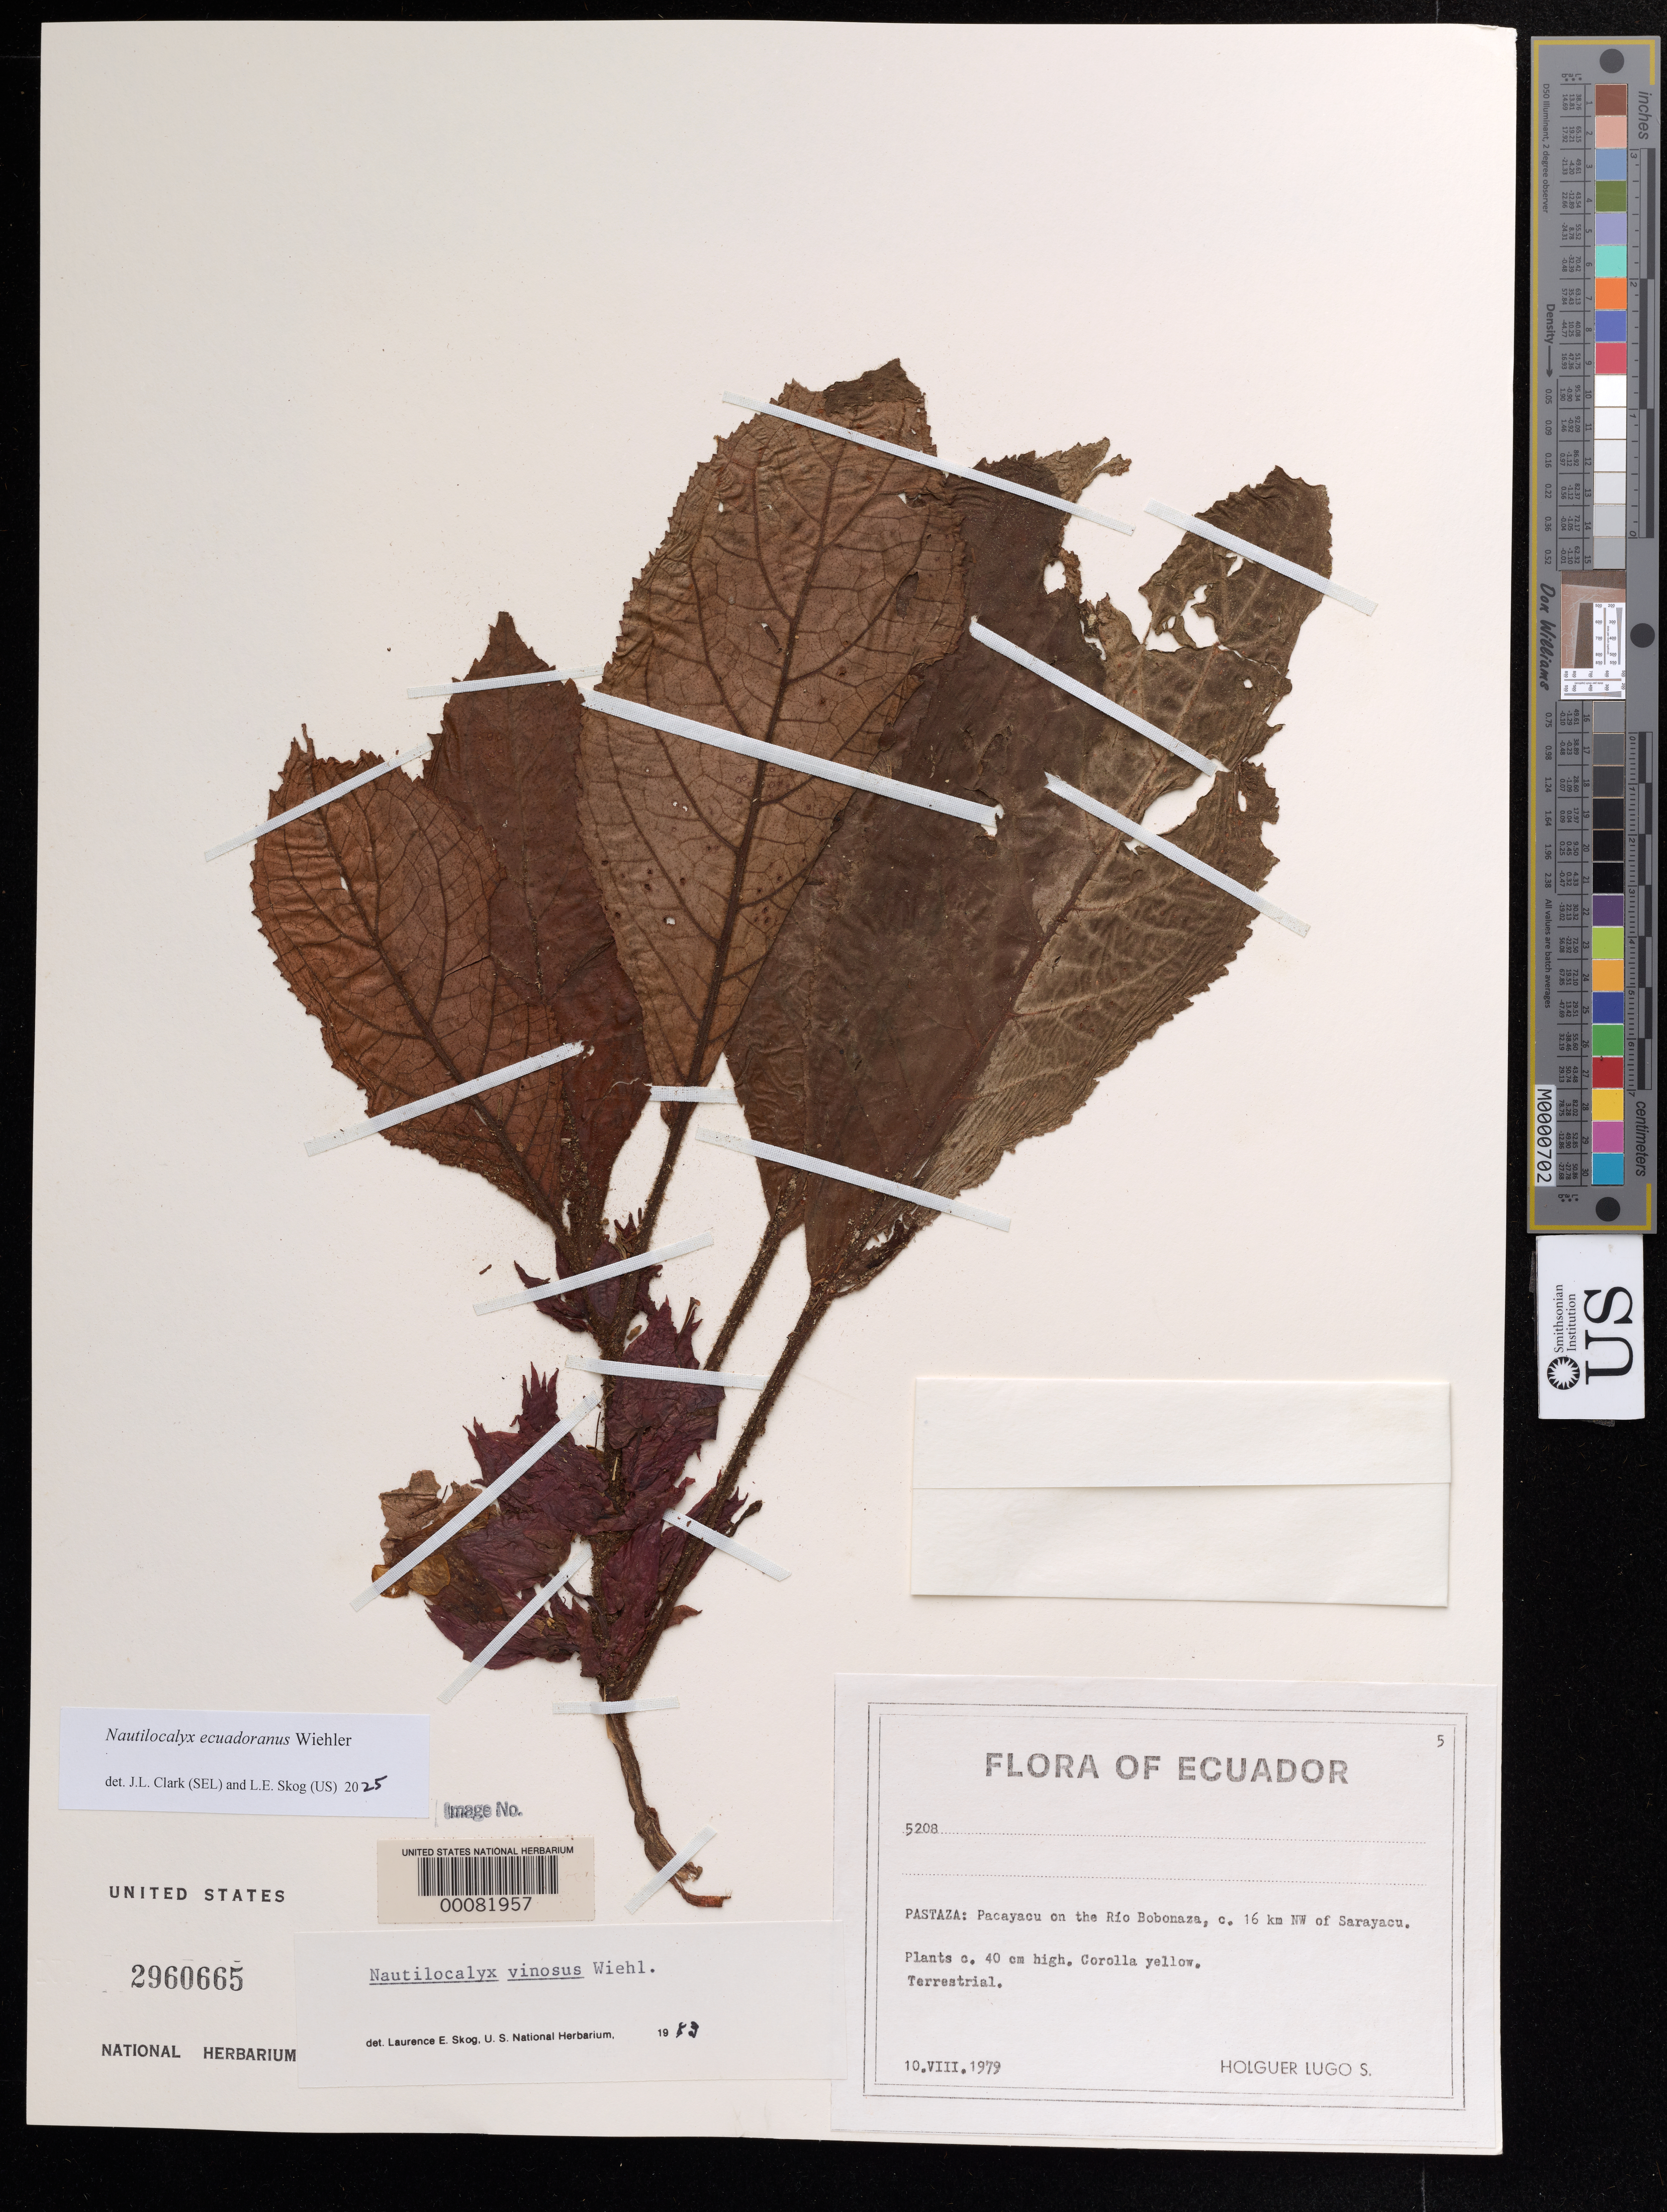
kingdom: Plantae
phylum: Tracheophyta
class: Magnoliopsida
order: Lamiales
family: Gesneriaceae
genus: Nautilocalyx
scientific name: Nautilocalyx ecuadoranus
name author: Wiehler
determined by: Clark, J. L.; Skog, Laurence E.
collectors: H. Lugo S.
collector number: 5208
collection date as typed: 10 Aug 1979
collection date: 1979-08-10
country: Ecuador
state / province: Pastaza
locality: Pacayacu on the Rio Bobonaza, about 16 km NW of Sarayacu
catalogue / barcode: US 2960665